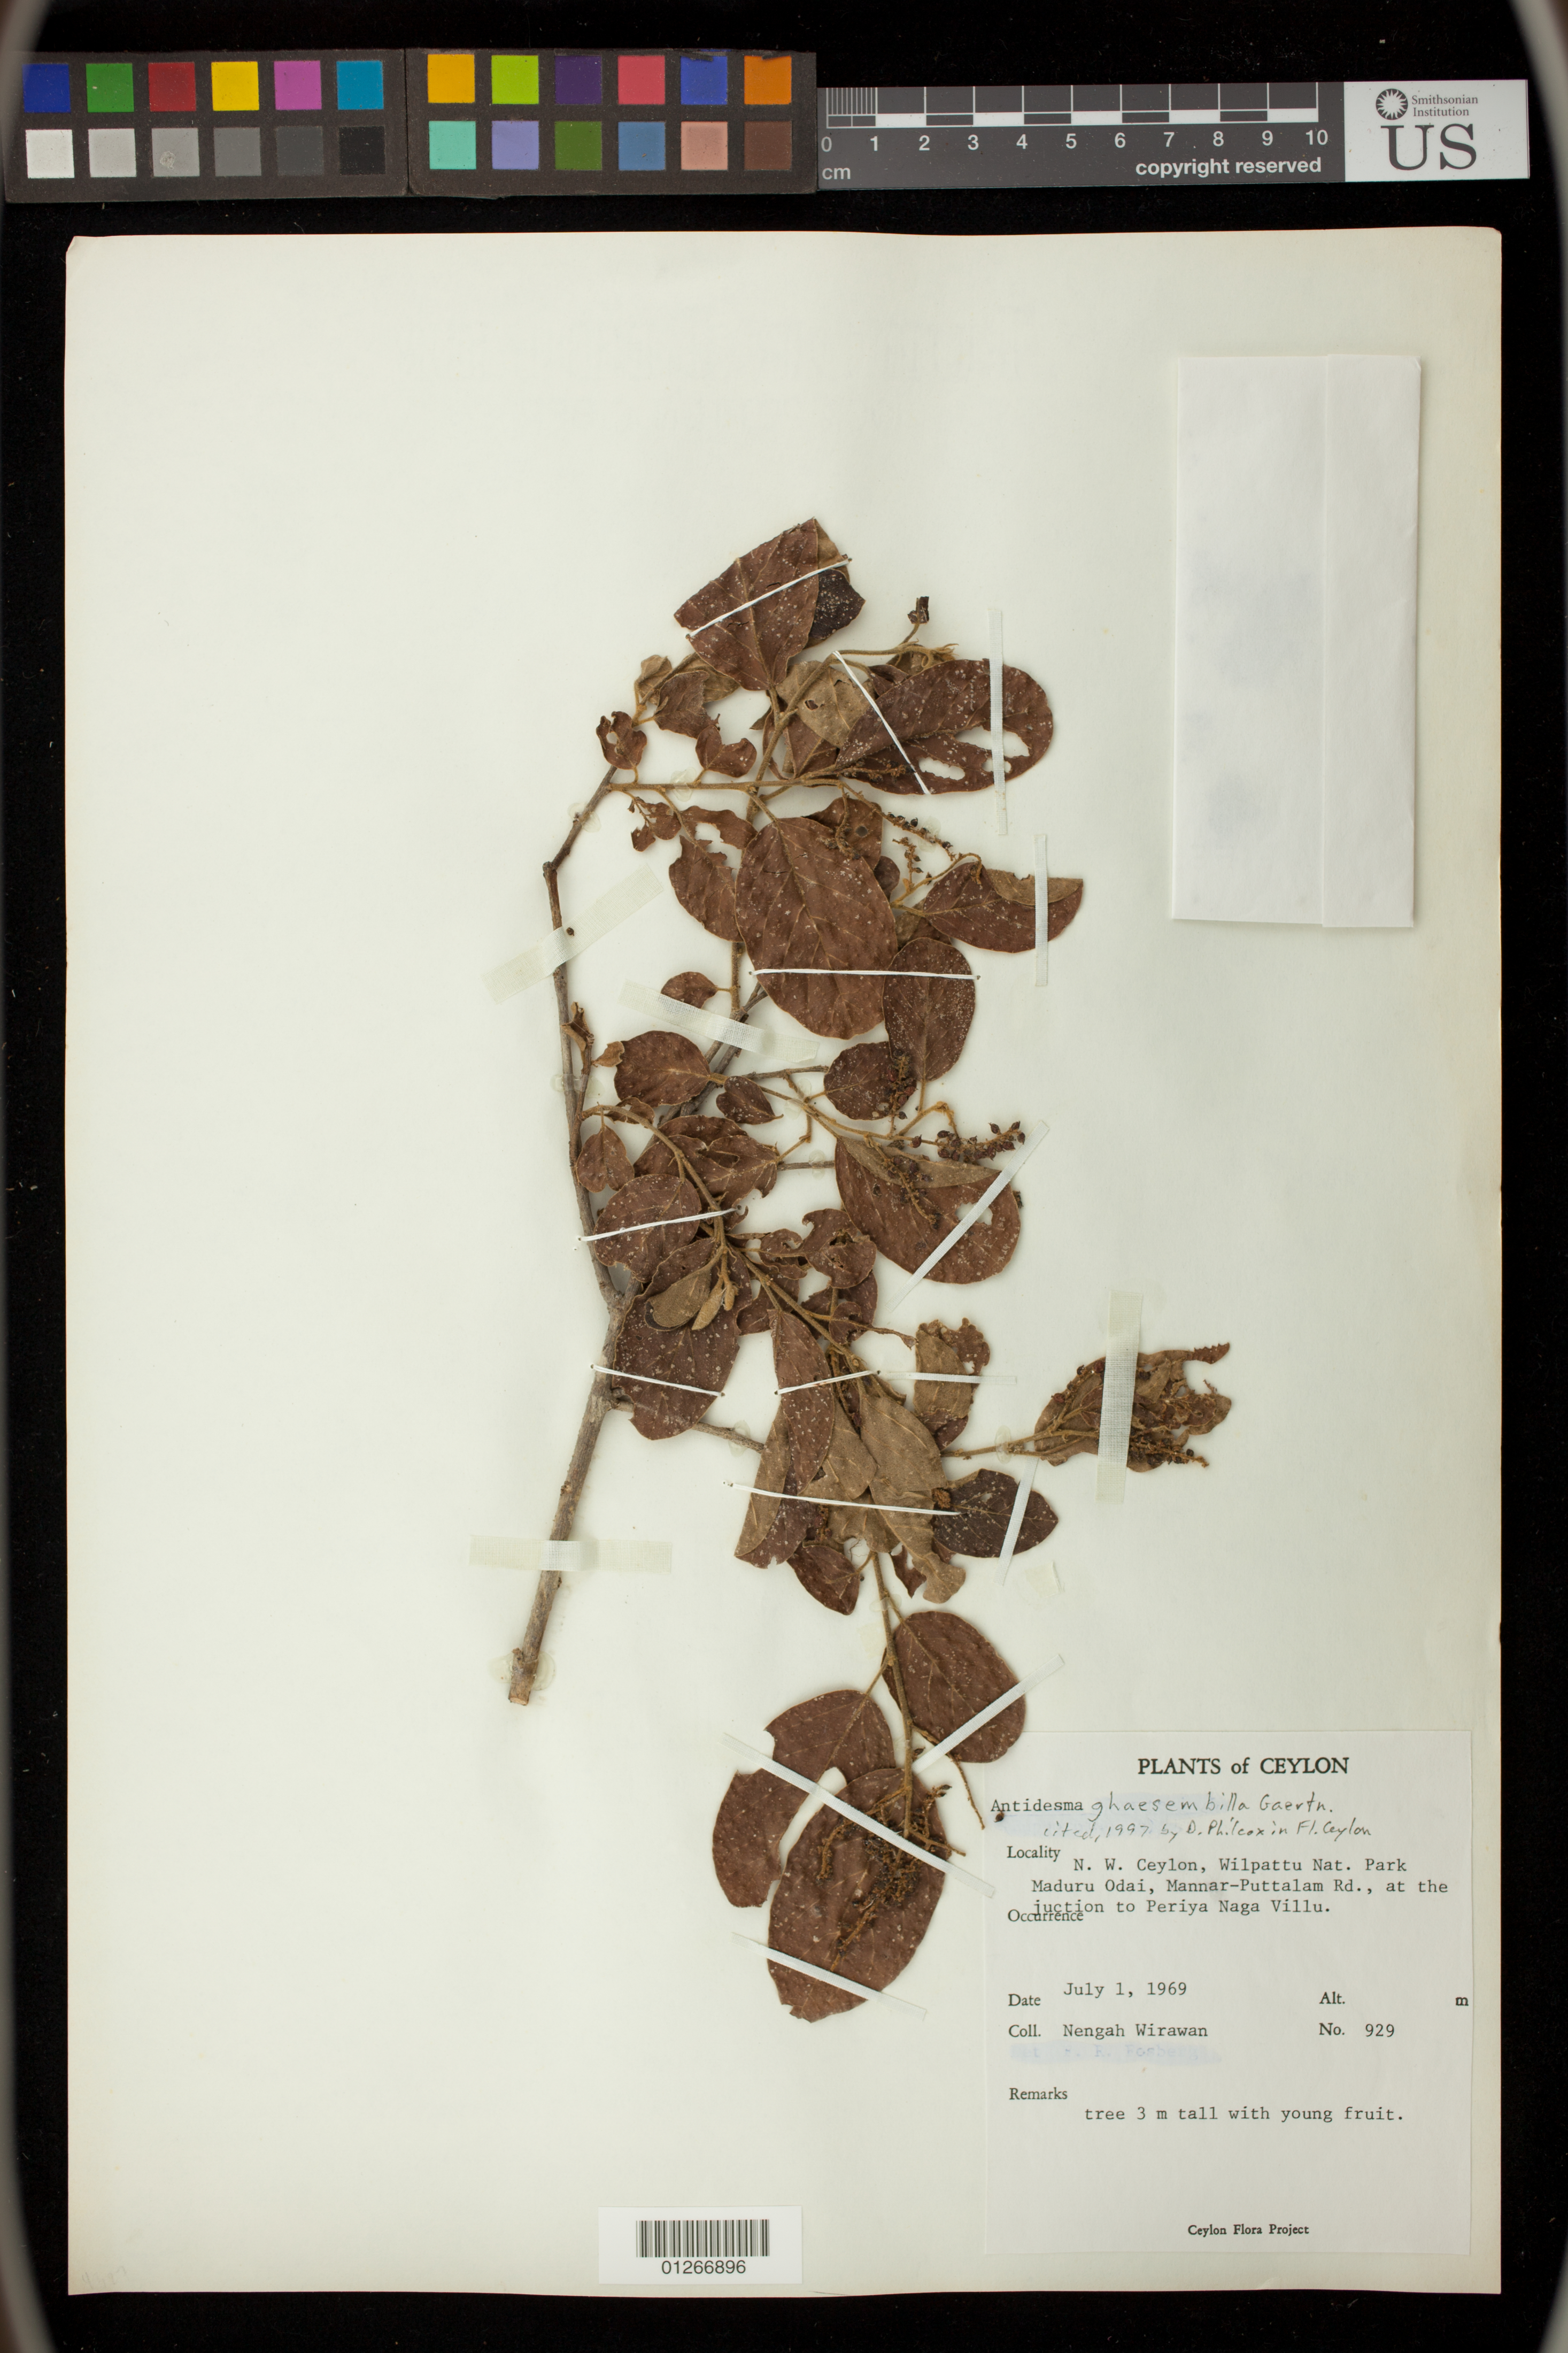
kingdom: Plantae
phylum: Tracheophyta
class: Magnoliopsida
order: Malpighiales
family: Phyllanthaceae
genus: Antidesma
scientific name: Antidesma ghaesembilla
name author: Gaertn.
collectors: N. Wirawan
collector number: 929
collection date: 1969-07-01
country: Sri Lanka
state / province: North Western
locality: N.W. Ceylon, Wilpattu Nat. Park